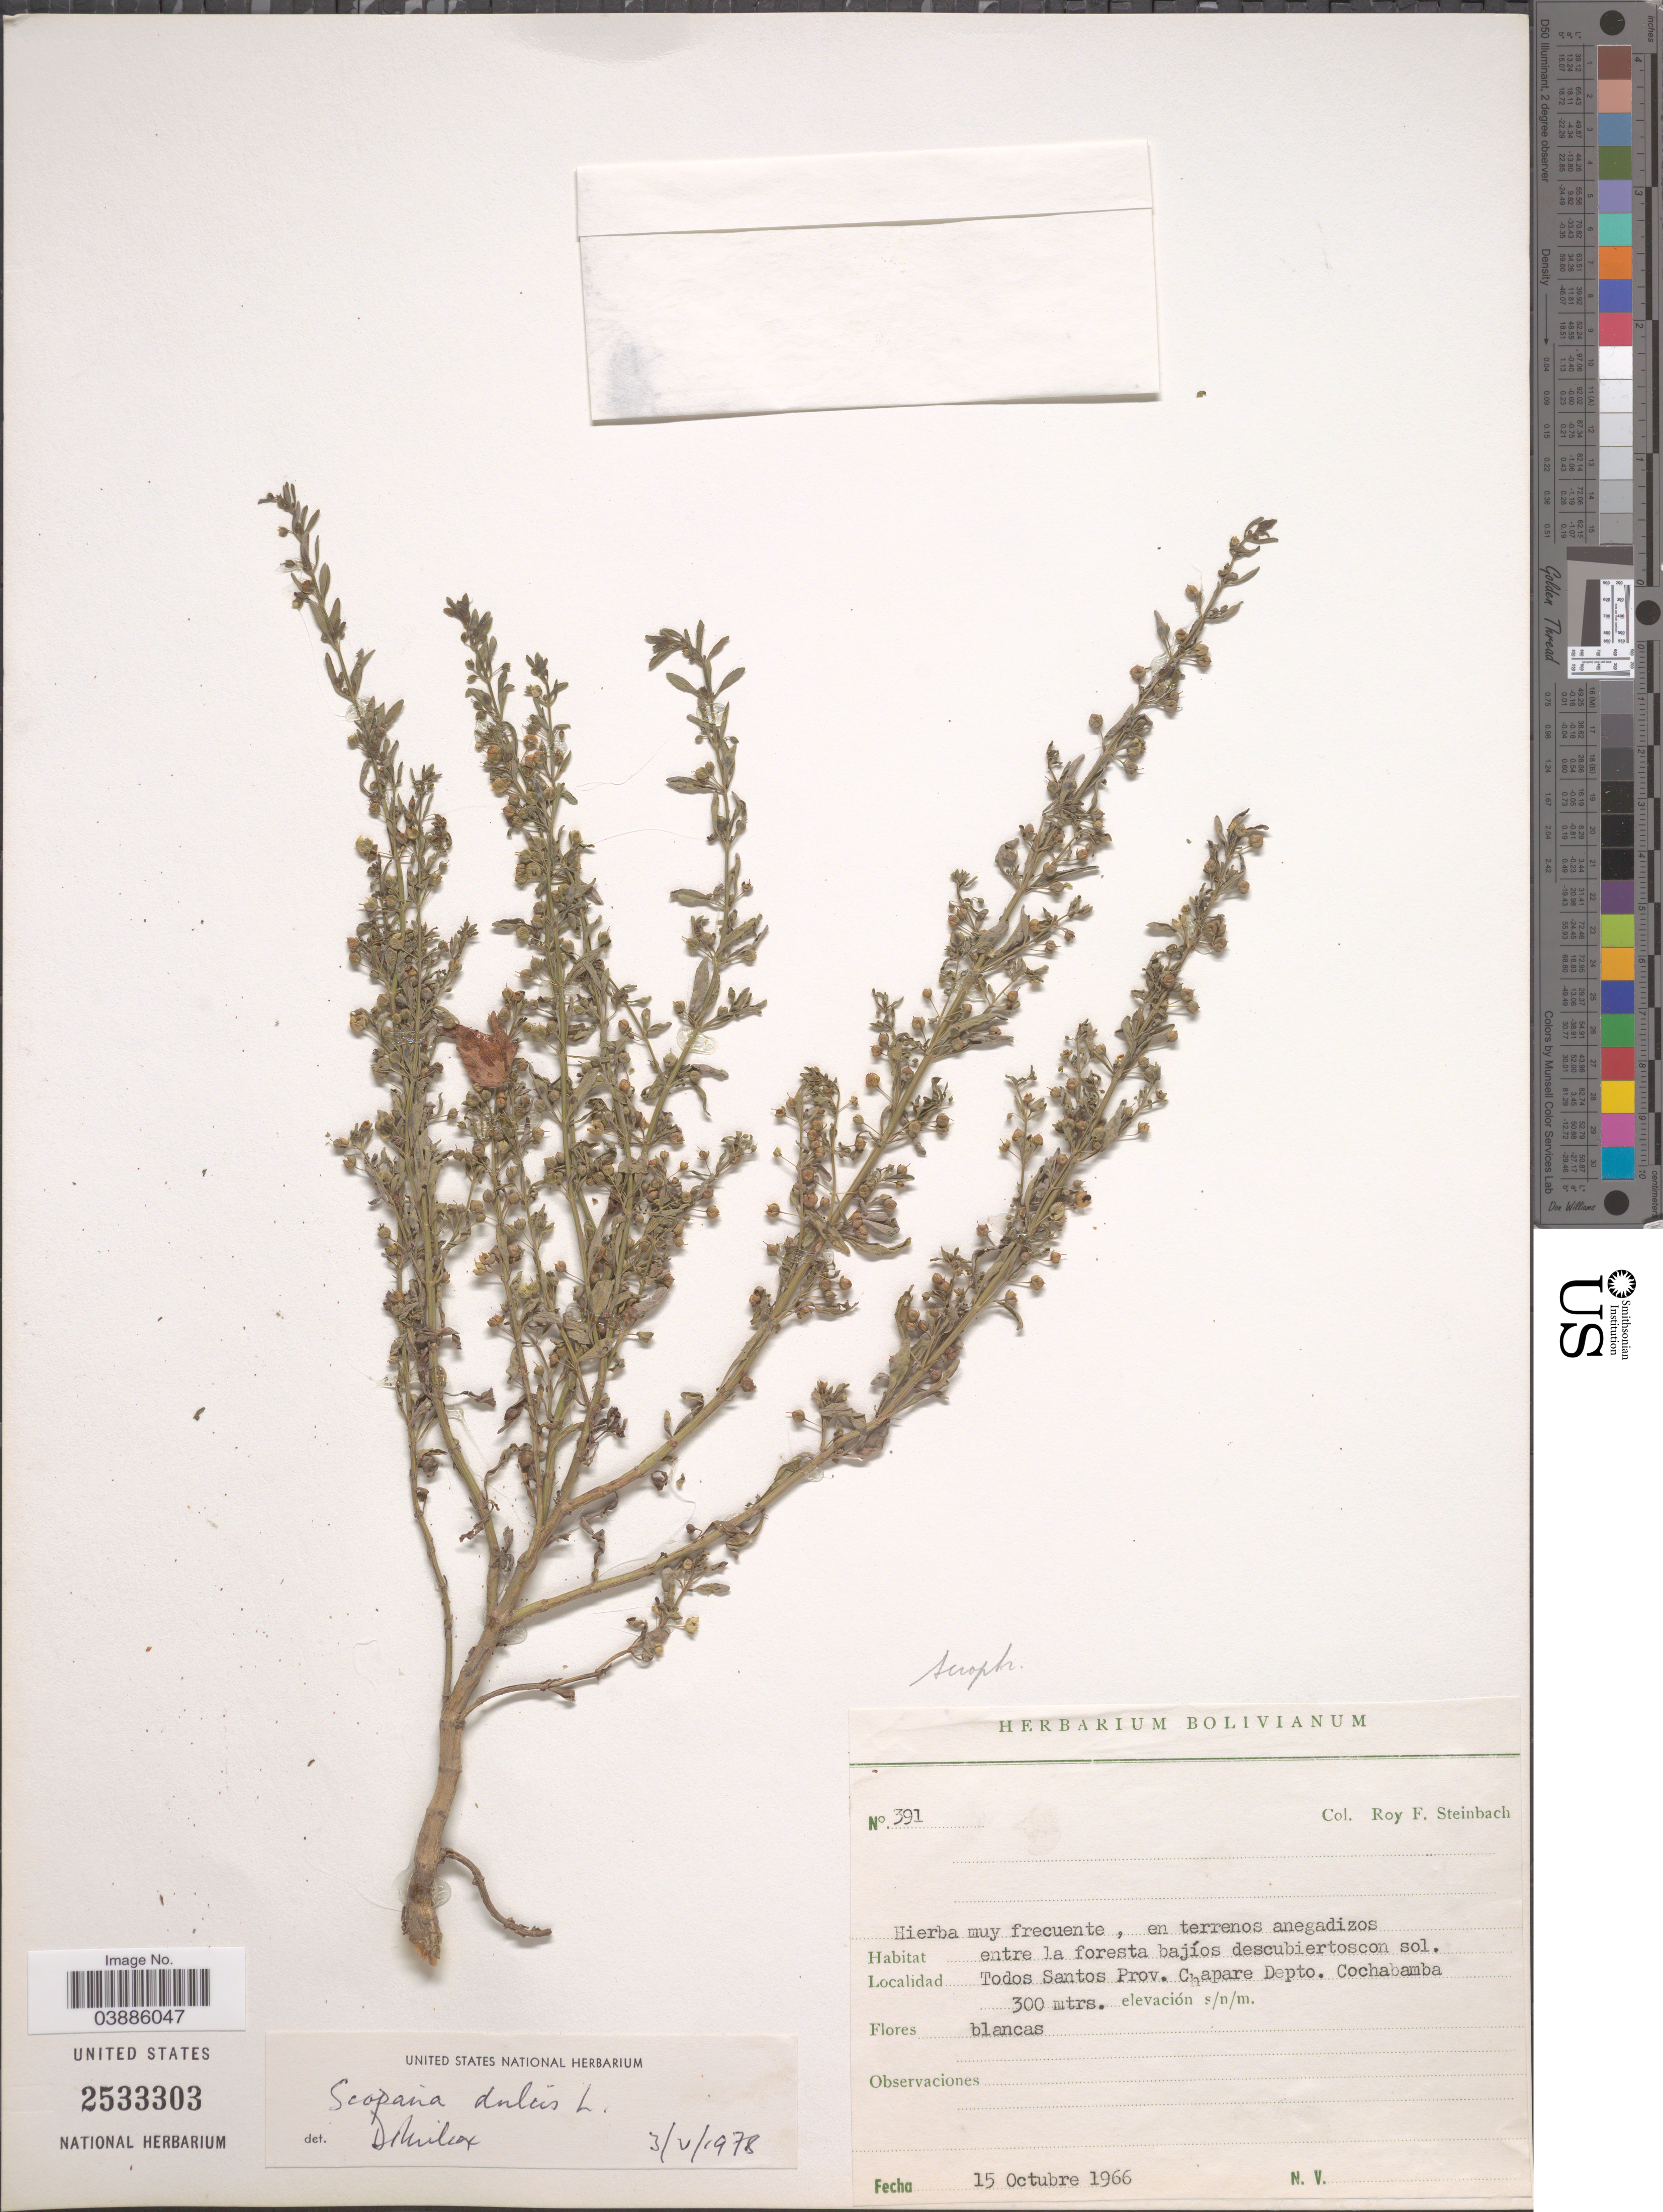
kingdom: Plantae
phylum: Tracheophyta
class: Magnoliopsida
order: Lamiales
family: Plantaginaceae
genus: Scoparia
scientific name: Scoparia dulcis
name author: L.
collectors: R. F. Steinbach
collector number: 391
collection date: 1966-10-15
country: Bolivia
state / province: Cochabamba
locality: Todos Santos Prov. Chapare Depto. Cochabamba.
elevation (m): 300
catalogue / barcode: US 2533303